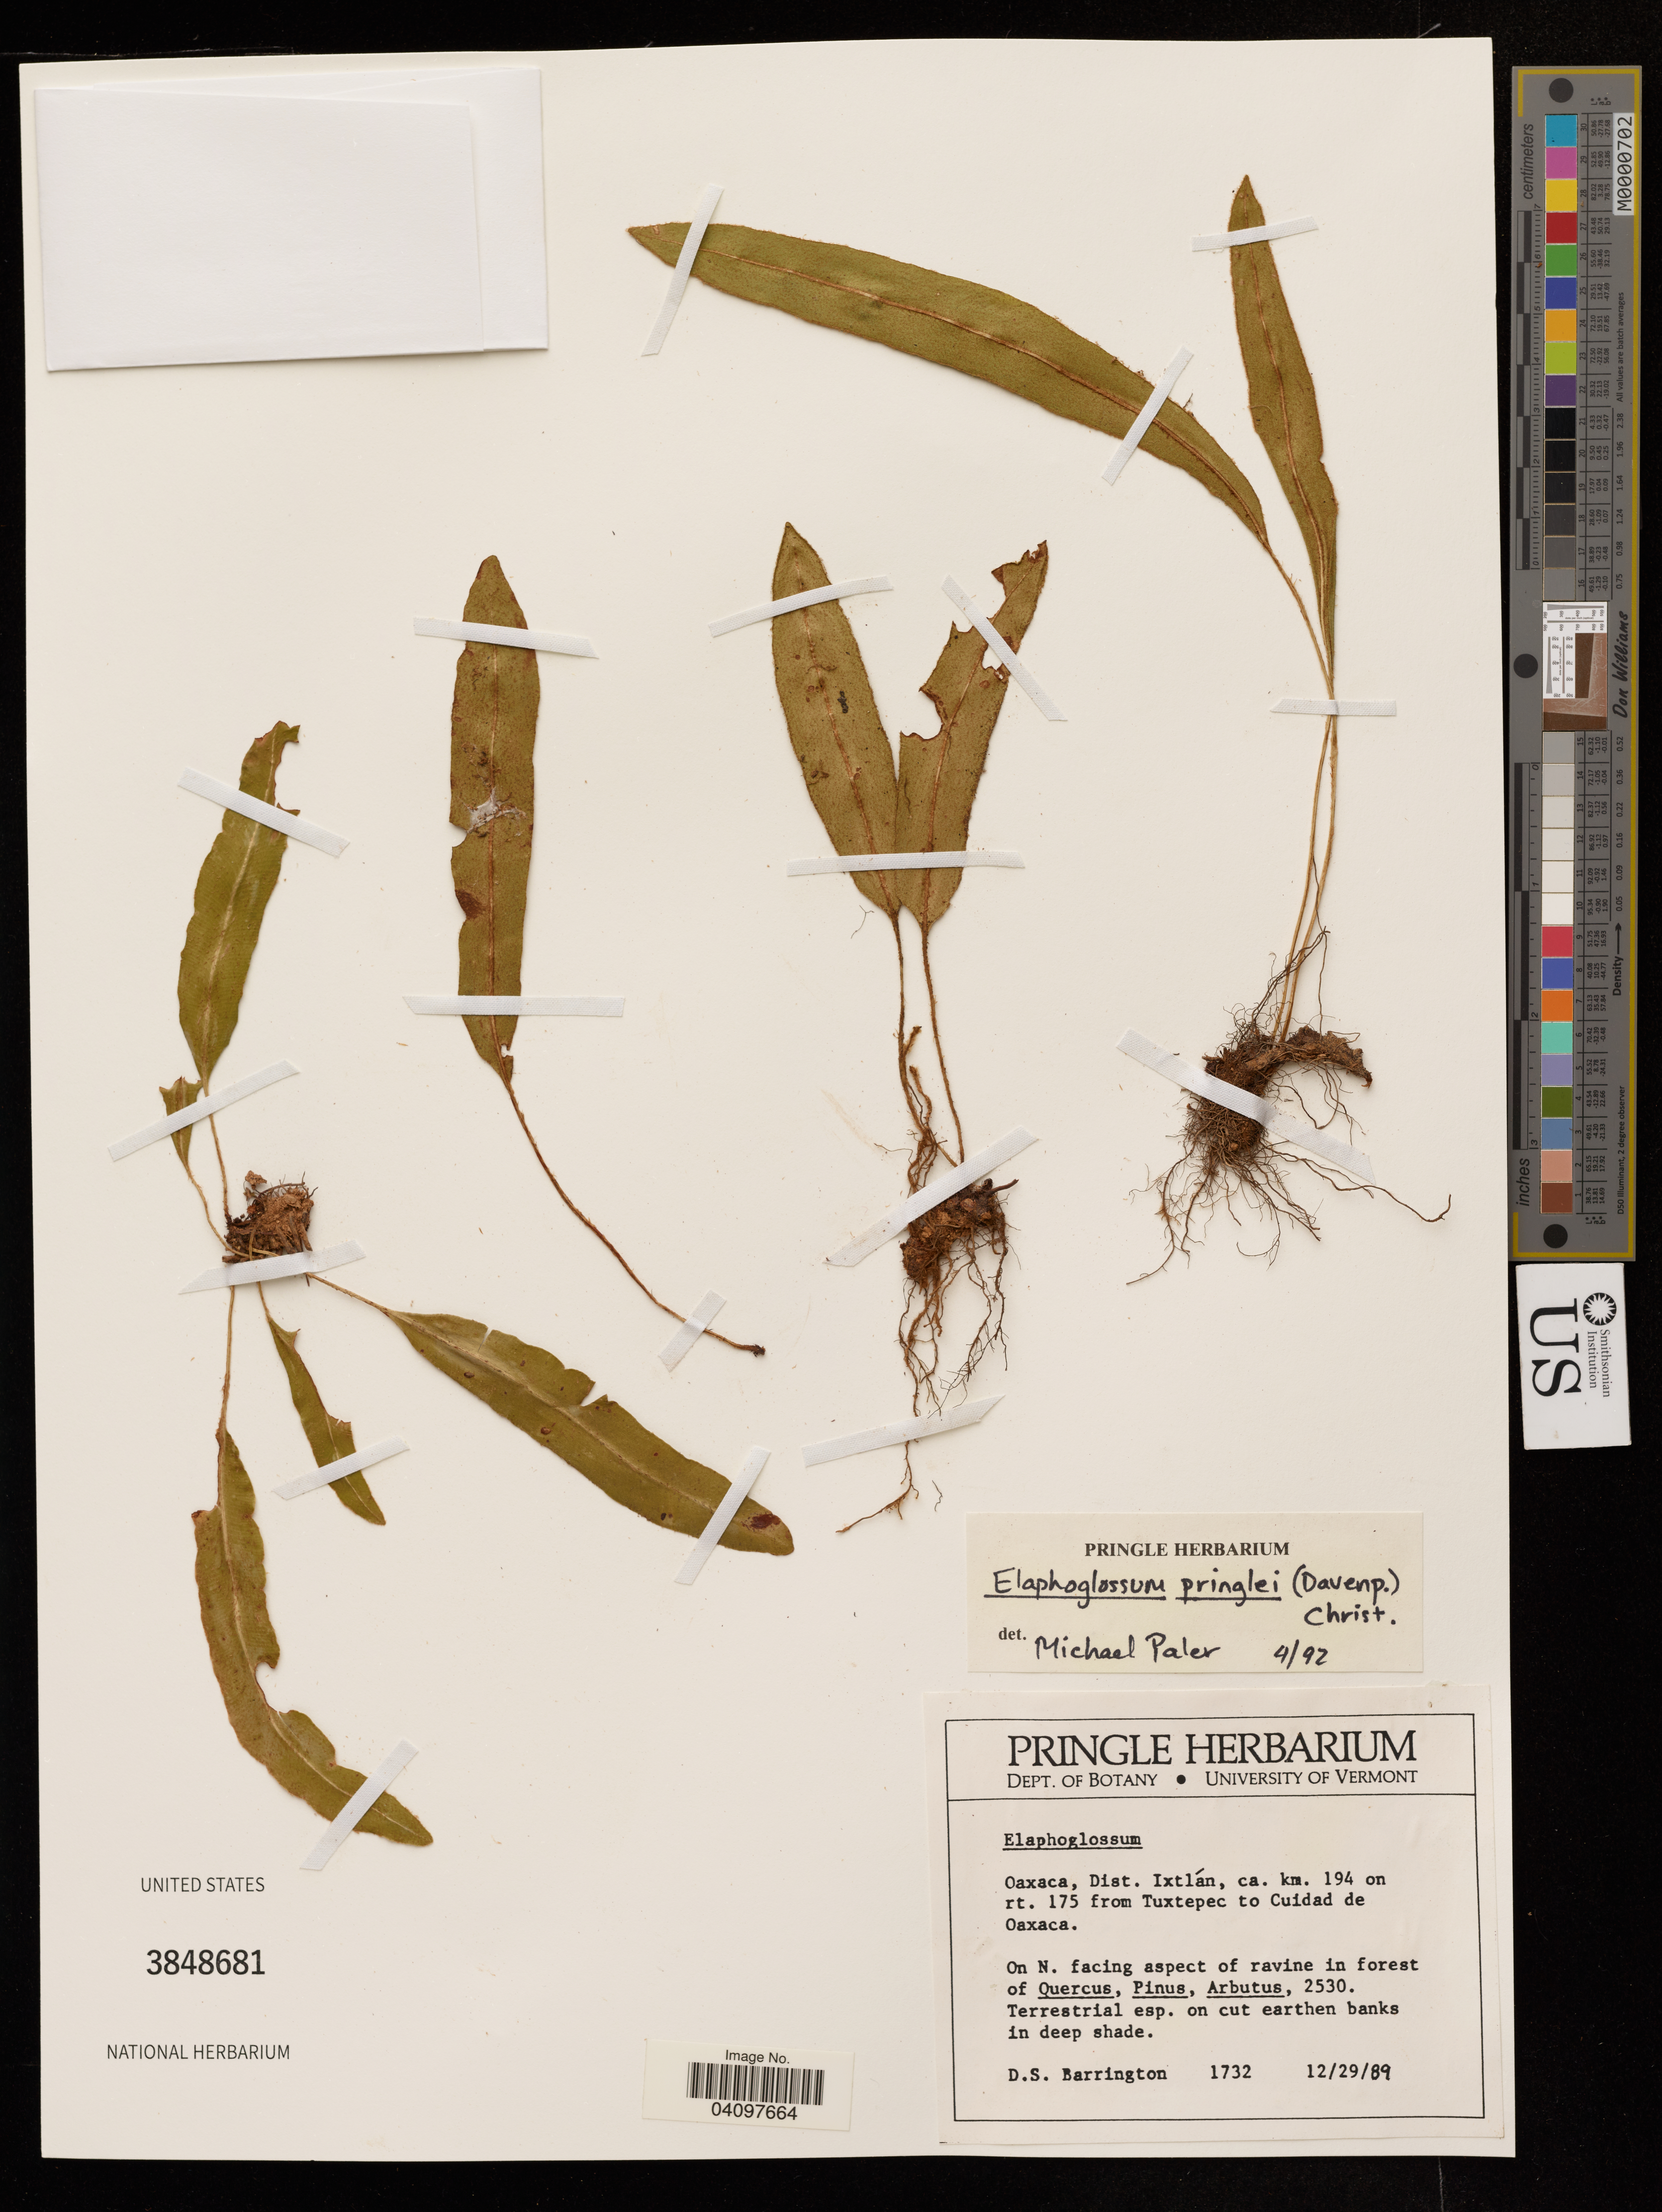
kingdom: Plantae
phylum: Tracheophyta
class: Polypodiopsida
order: Polypodiales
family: Dryopteridaceae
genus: Elaphoglossum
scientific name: Elaphoglossum pringlei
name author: (Davenp.) C. Chr.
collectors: D. S. Barrington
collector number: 1732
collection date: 1989-12-29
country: Mexico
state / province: Oaxaca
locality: Dist. Ixtlán, ca. km. 194 on rt. 175 from Tuxtepec to Cuidad de Oaxaca.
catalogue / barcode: US 3848681